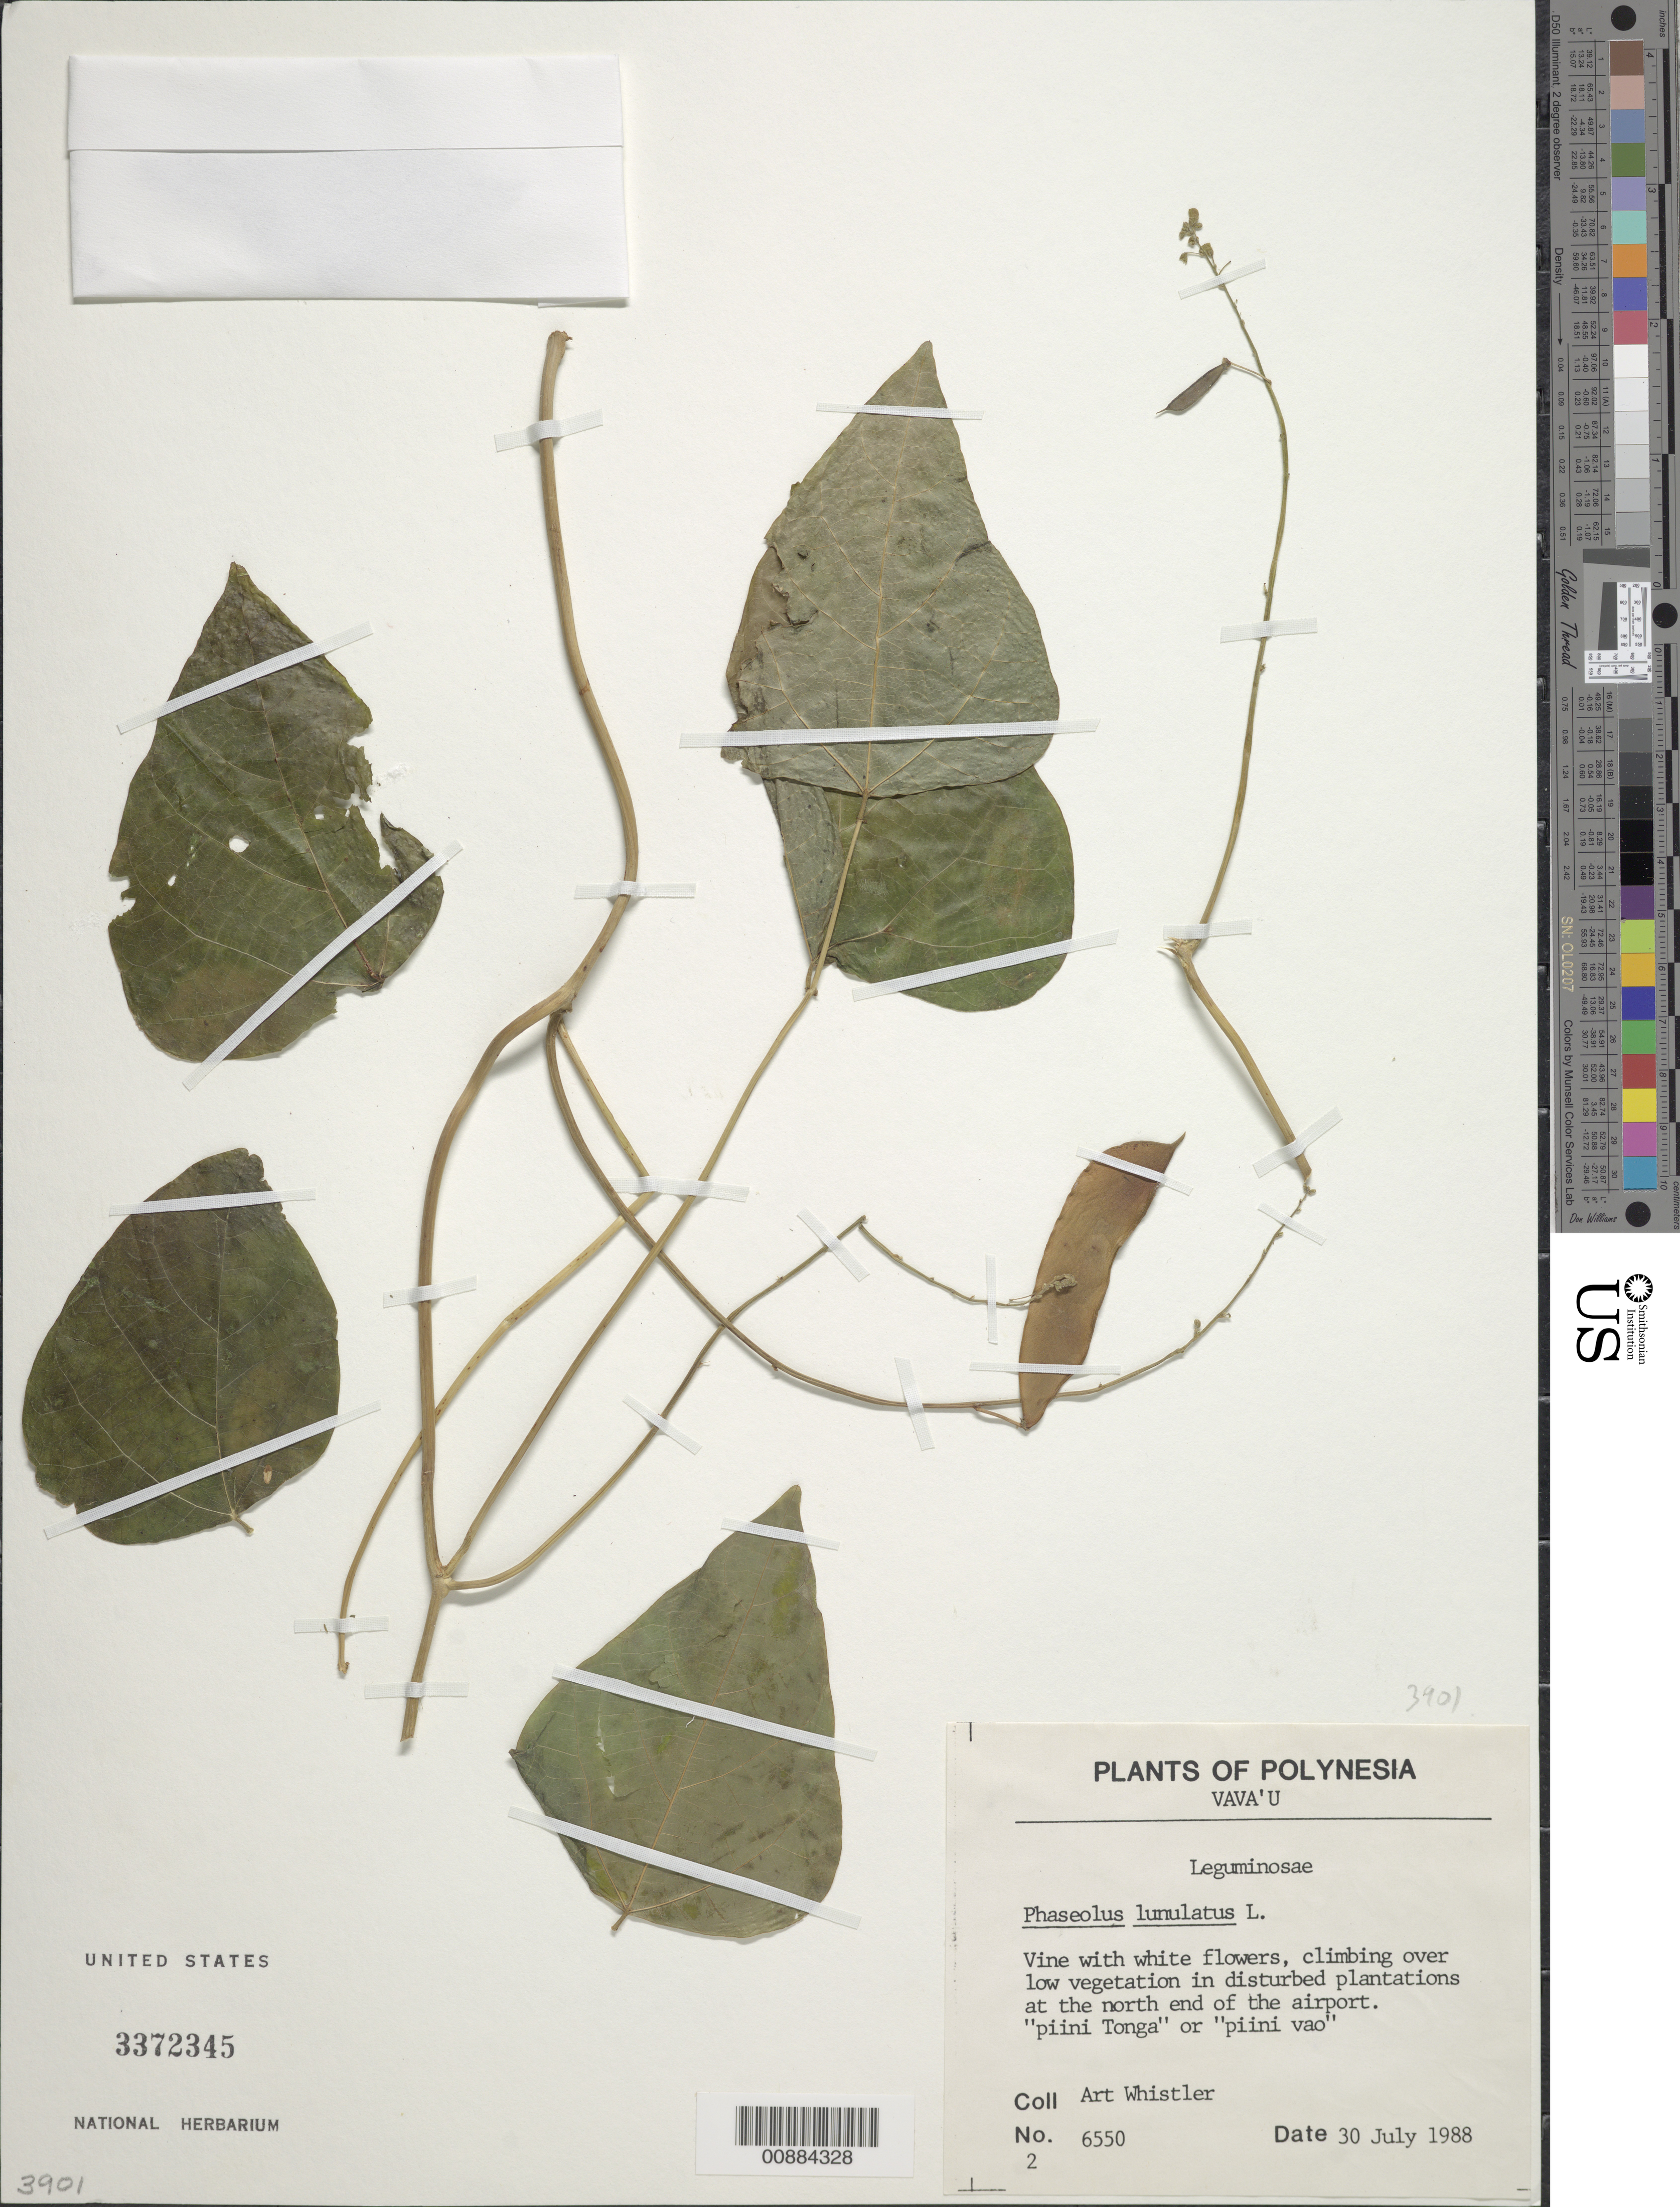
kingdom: Plantae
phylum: Tracheophyta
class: Magnoliopsida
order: Fabales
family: Fabaceae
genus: Phaseolus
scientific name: Phaseolus lunatus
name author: L.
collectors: A. Whistler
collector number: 6550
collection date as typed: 30 Jul 1988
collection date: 1988-07-30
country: Tonga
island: Vava'u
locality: N end of the airport.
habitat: Climbing over low vegetation in disturbed plantations.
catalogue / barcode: US 3372345